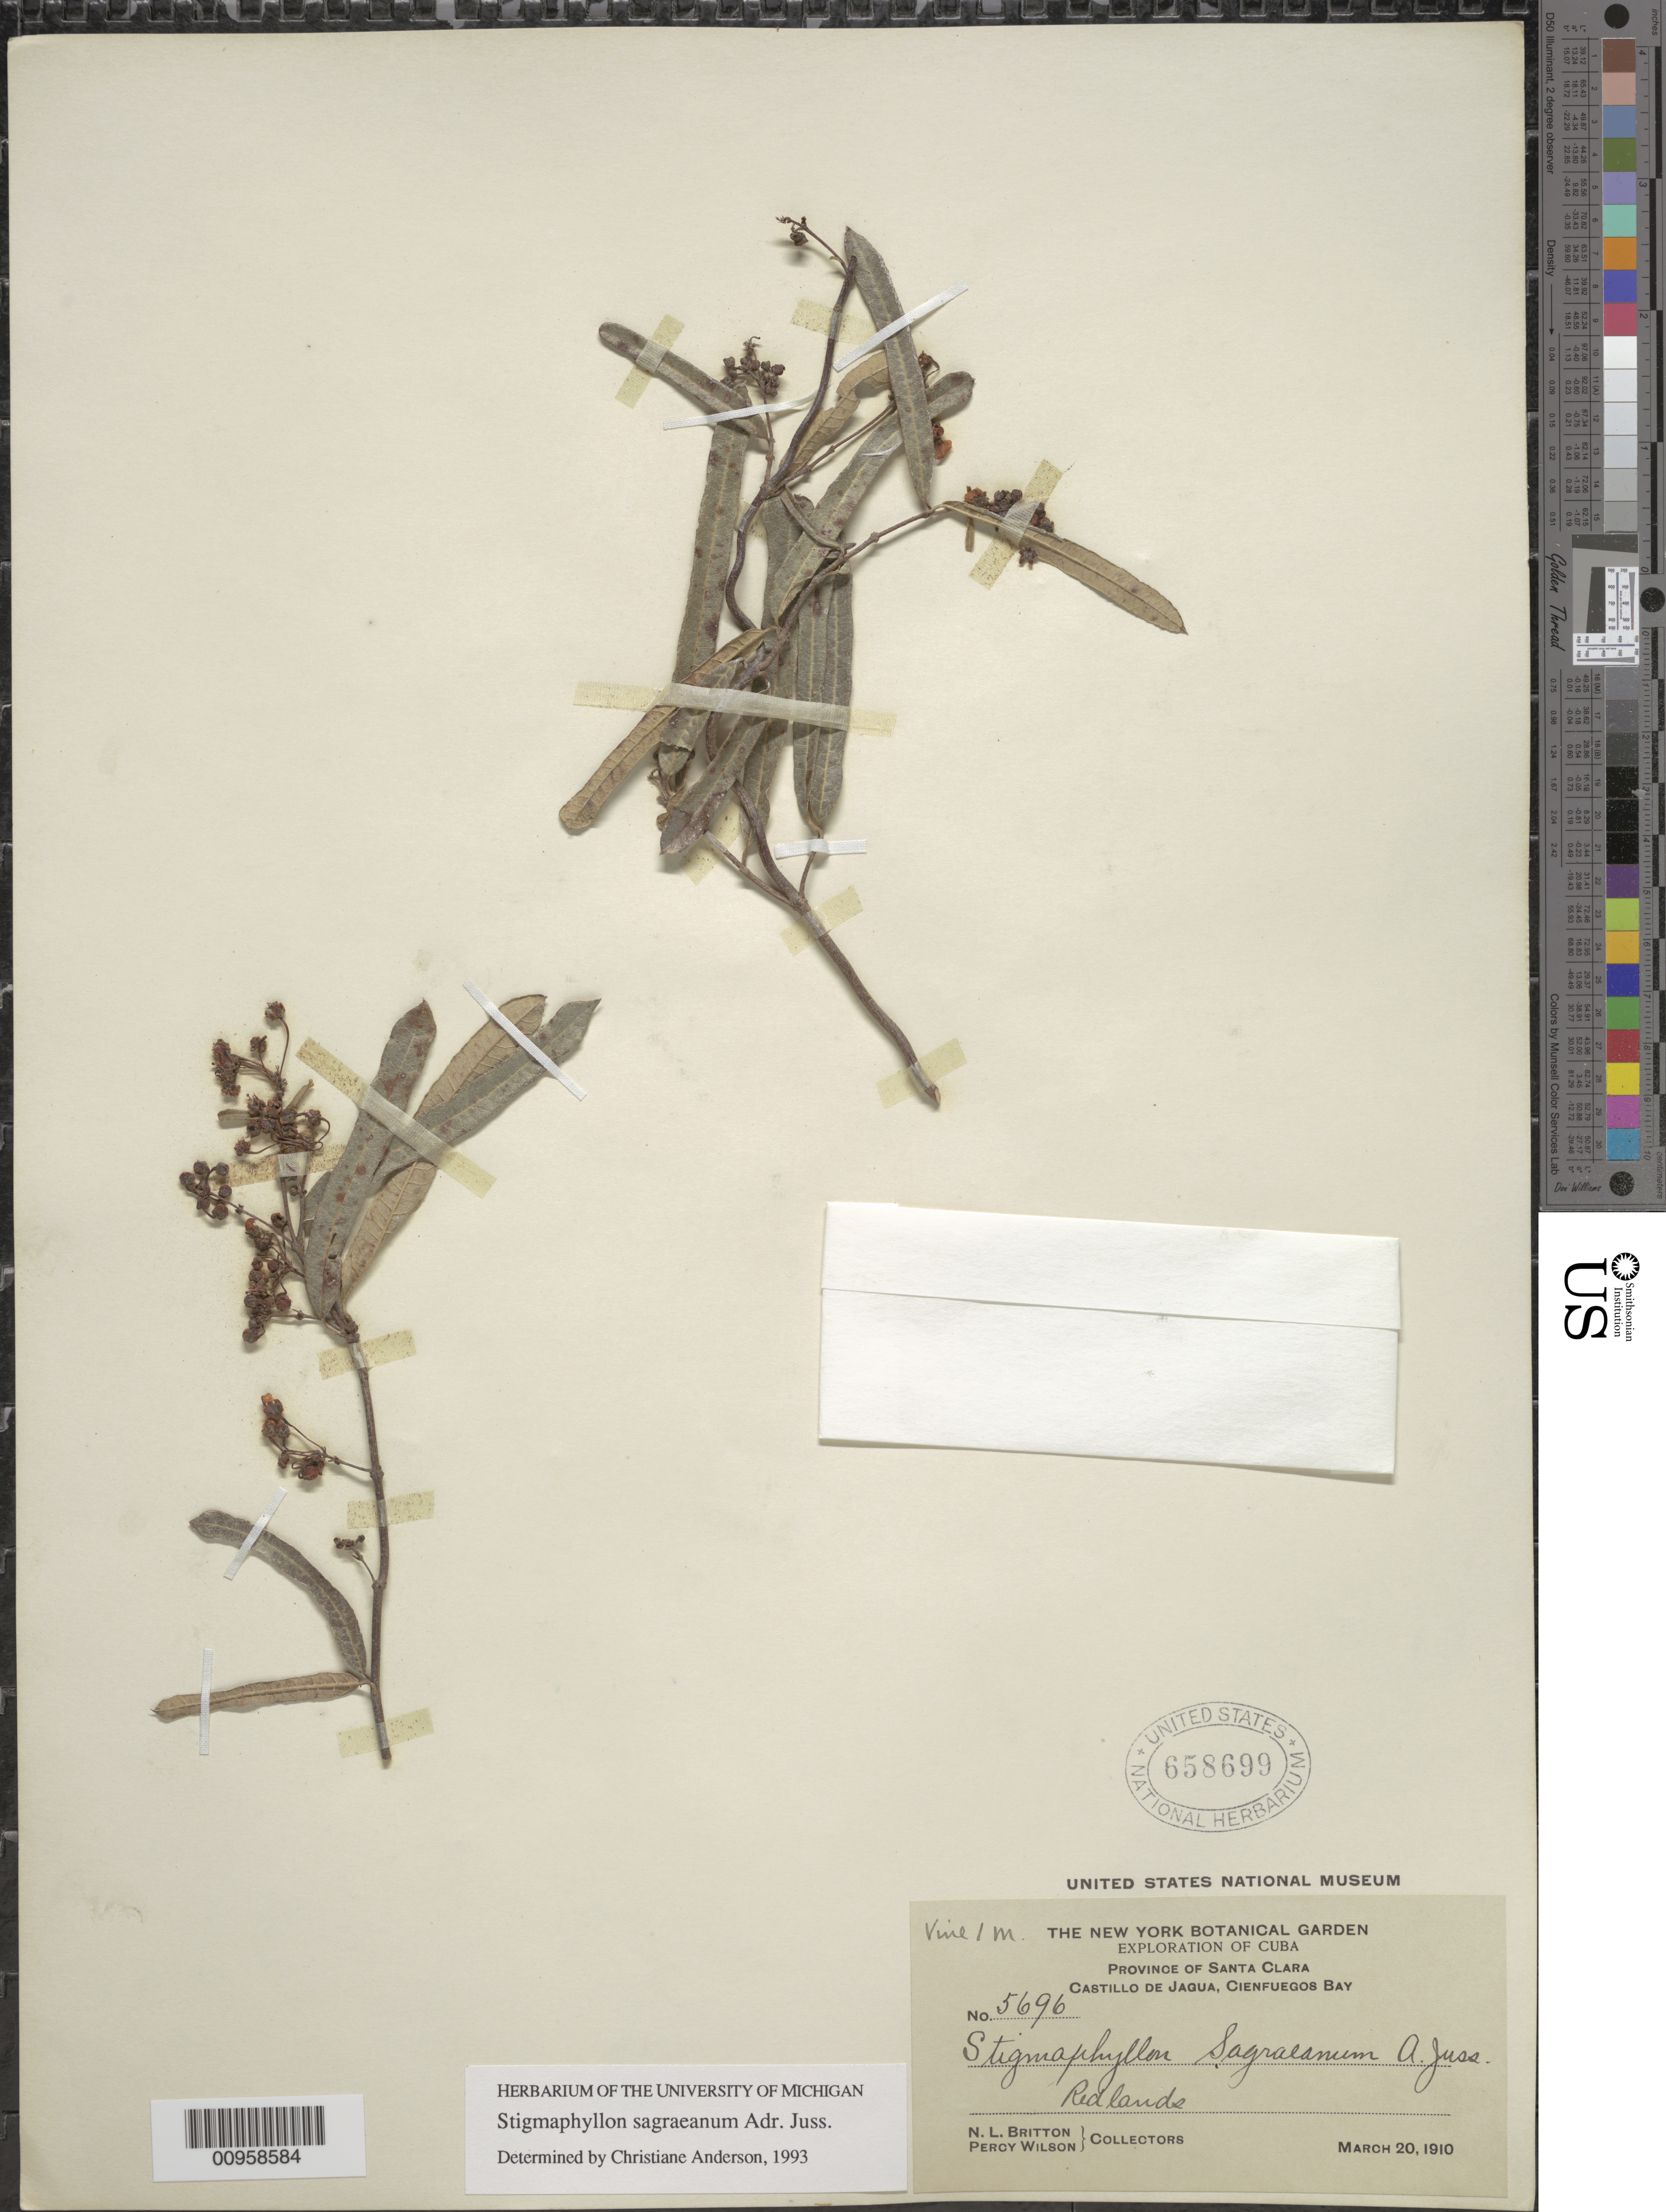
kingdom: Plantae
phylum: Tracheophyta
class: Magnoliopsida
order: Malpighiales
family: Malpighiaceae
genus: Stigmaphyllon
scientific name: Stigmaphyllon sagraeanum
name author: Juss.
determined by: Anderson, C.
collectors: N. Britton & P. Wilson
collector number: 5696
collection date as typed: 20 Mar 1910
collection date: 1910-03-20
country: Cuba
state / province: Las Villas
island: Cuba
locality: Castillo de Jagua, Cienfuegos Bay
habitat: Redlands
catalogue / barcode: US 658699